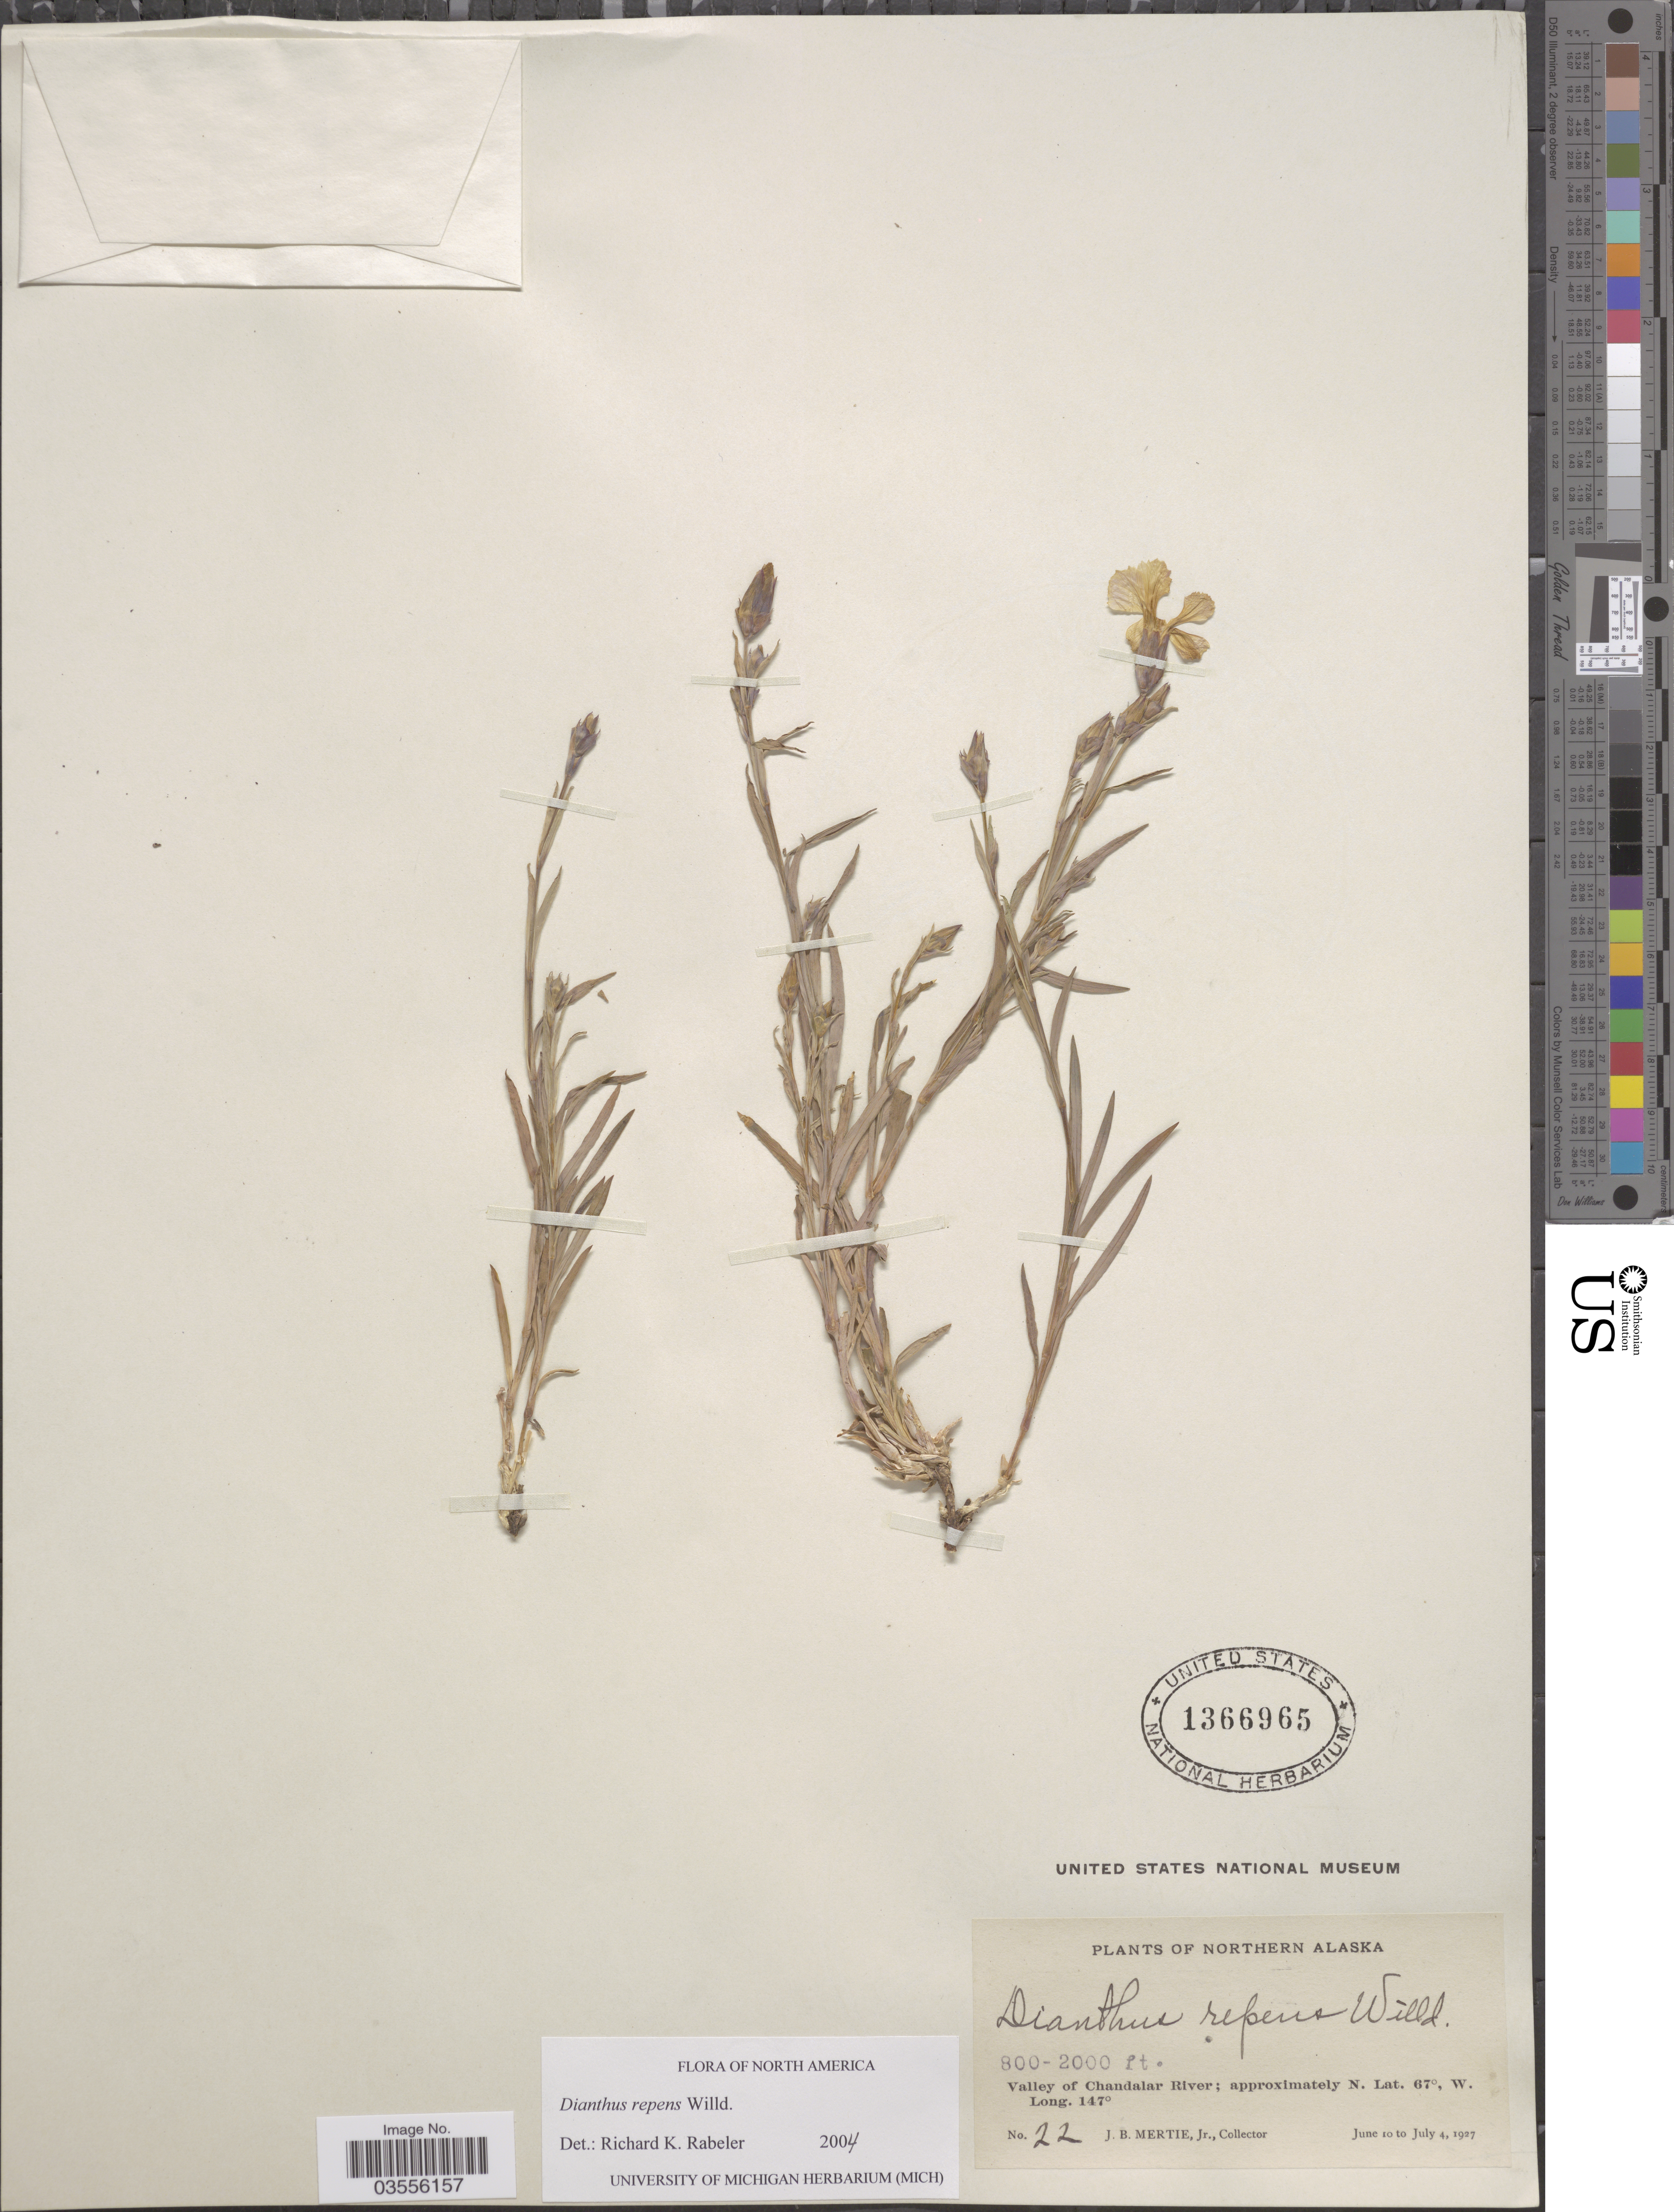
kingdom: Plantae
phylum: Tracheophyta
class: Magnoliopsida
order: Caryophyllales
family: Caryophyllaceae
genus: Dianthus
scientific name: Dianthus repens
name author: L.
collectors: J. Mertie Jr.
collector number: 22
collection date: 1927-06-10/1927-07-04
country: United States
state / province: Alaska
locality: Northern Alaska. Valley of Chandalar River.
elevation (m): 244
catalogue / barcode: US 1366965